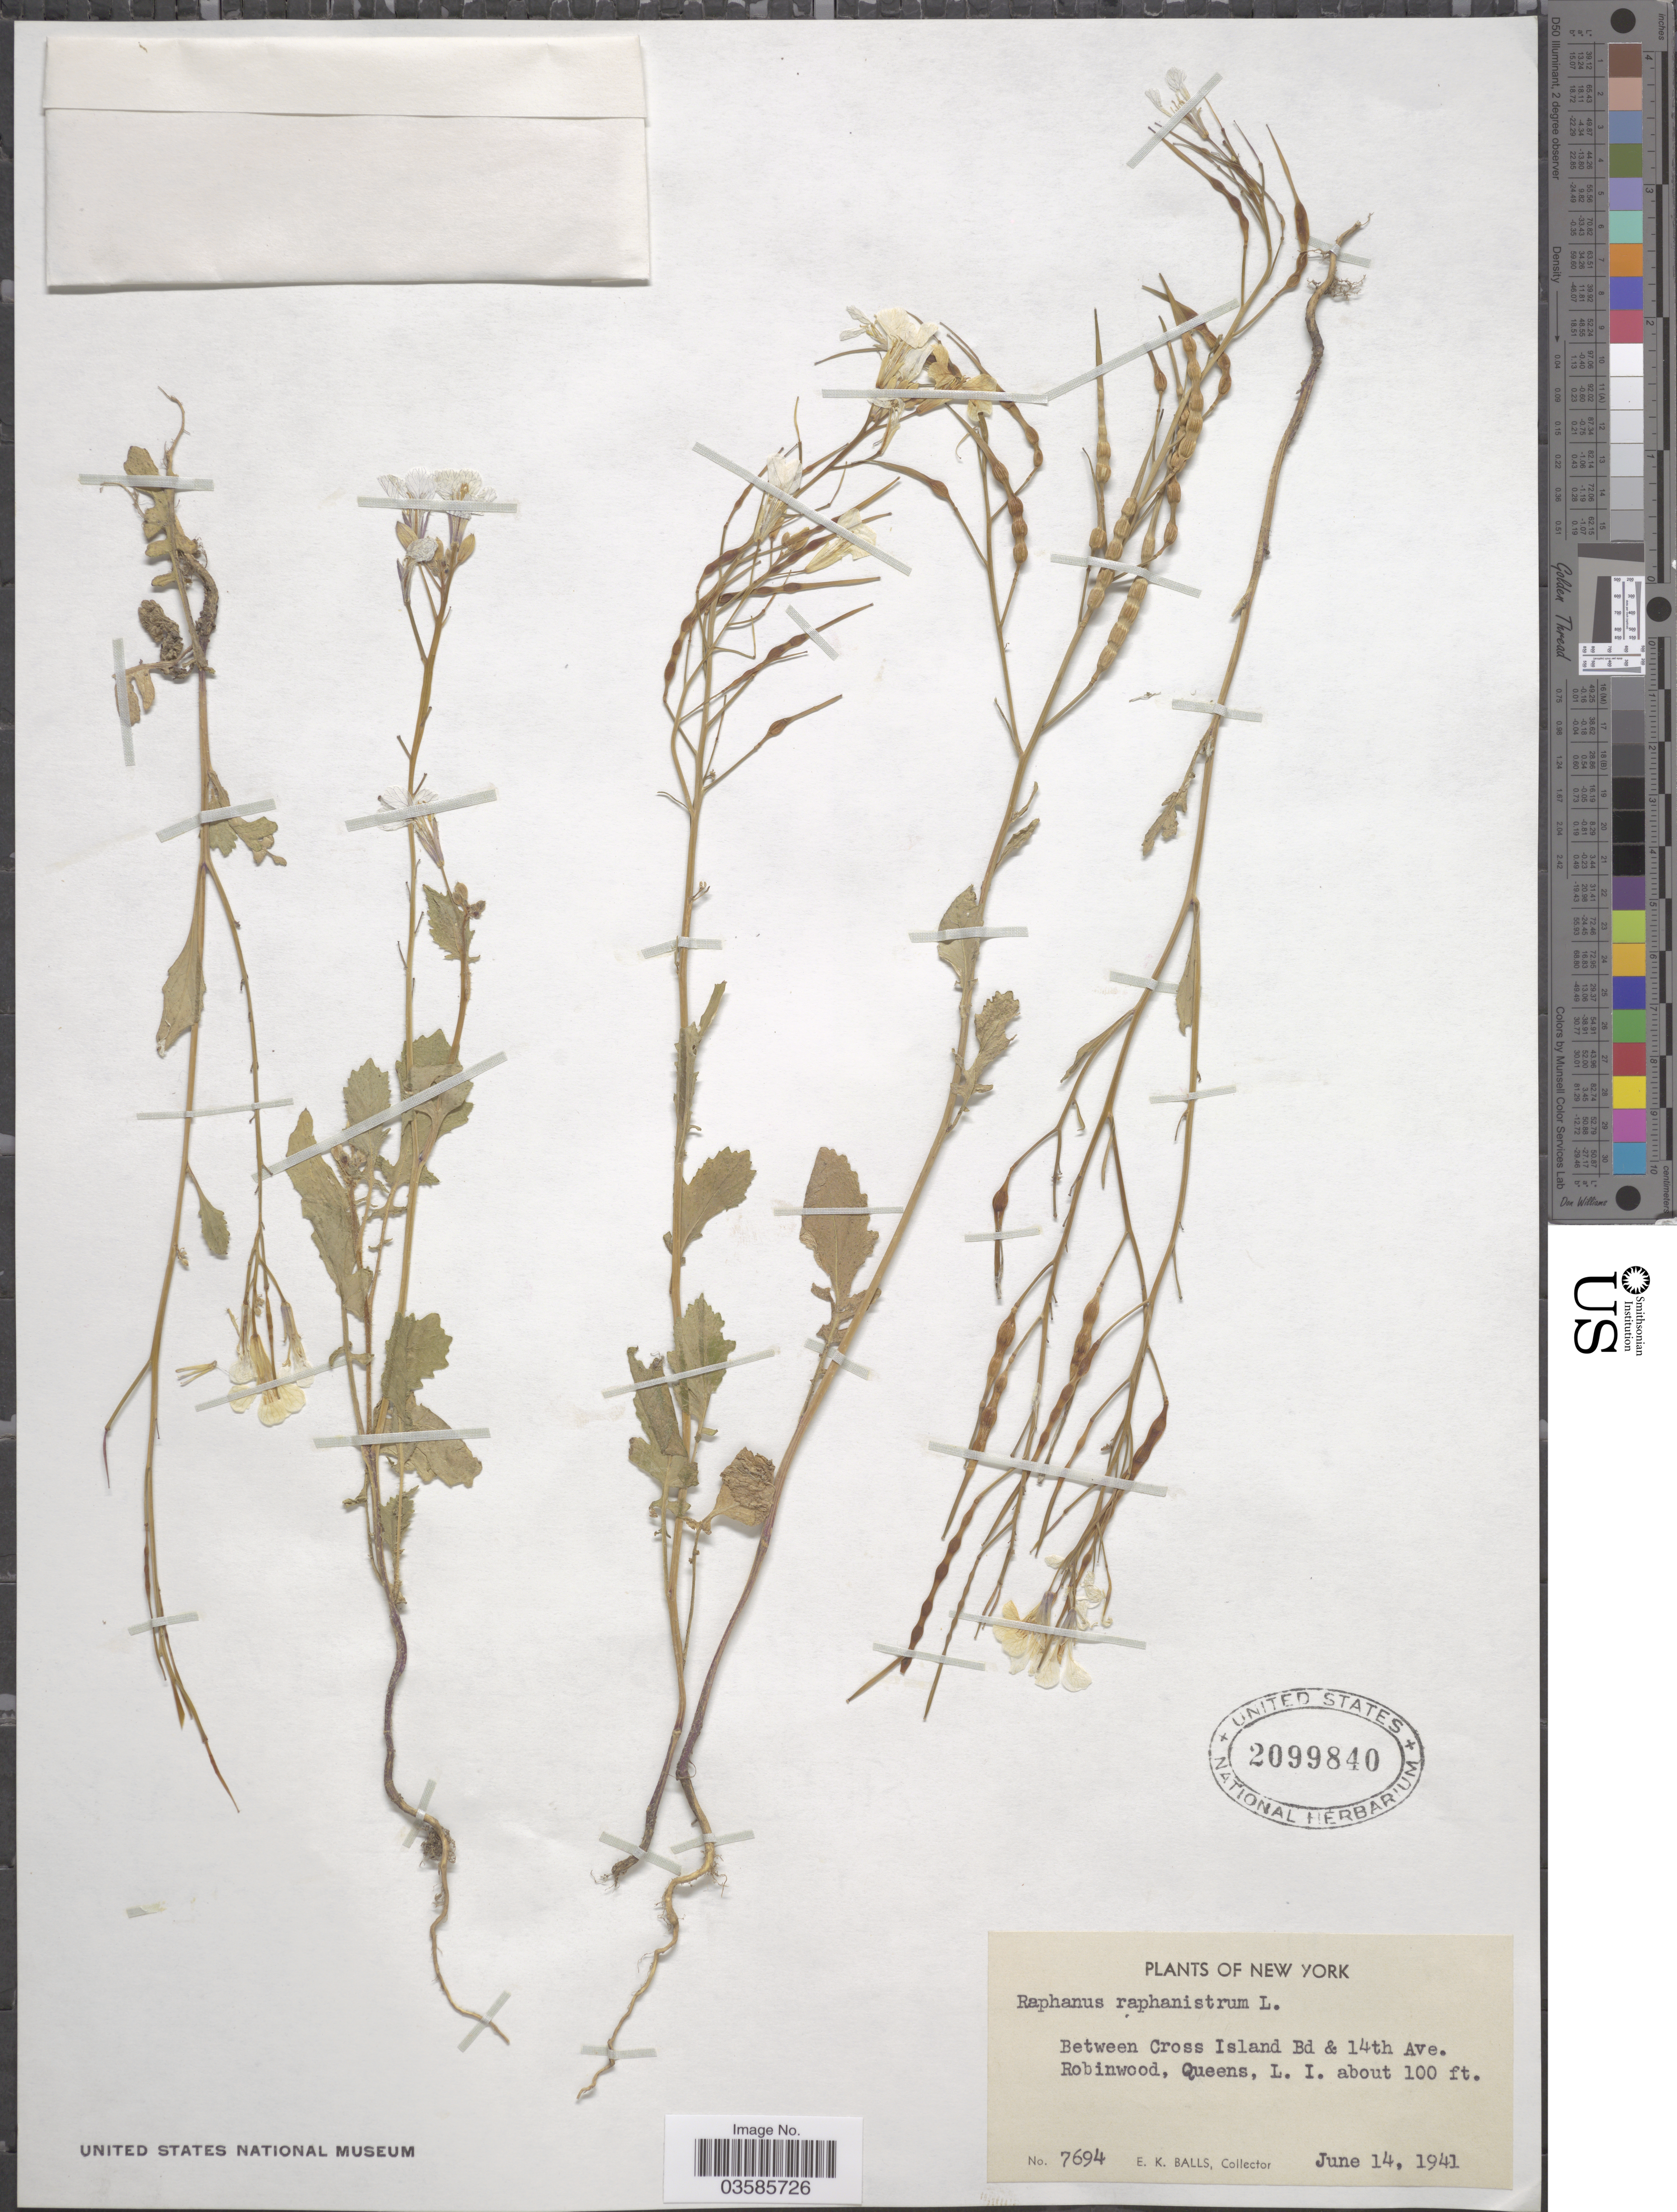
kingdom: Plantae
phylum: Tracheophyta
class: Magnoliopsida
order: Brassicales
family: Brassicaceae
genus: Raphanus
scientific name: Raphanus raphanistrum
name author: L.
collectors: E. K. Balls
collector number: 7694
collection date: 1941-06-14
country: United States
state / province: New York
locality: Between Cross Island Bd & 14th Ave. Robinwood, Queens, L. I.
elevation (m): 30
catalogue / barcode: US 2099840